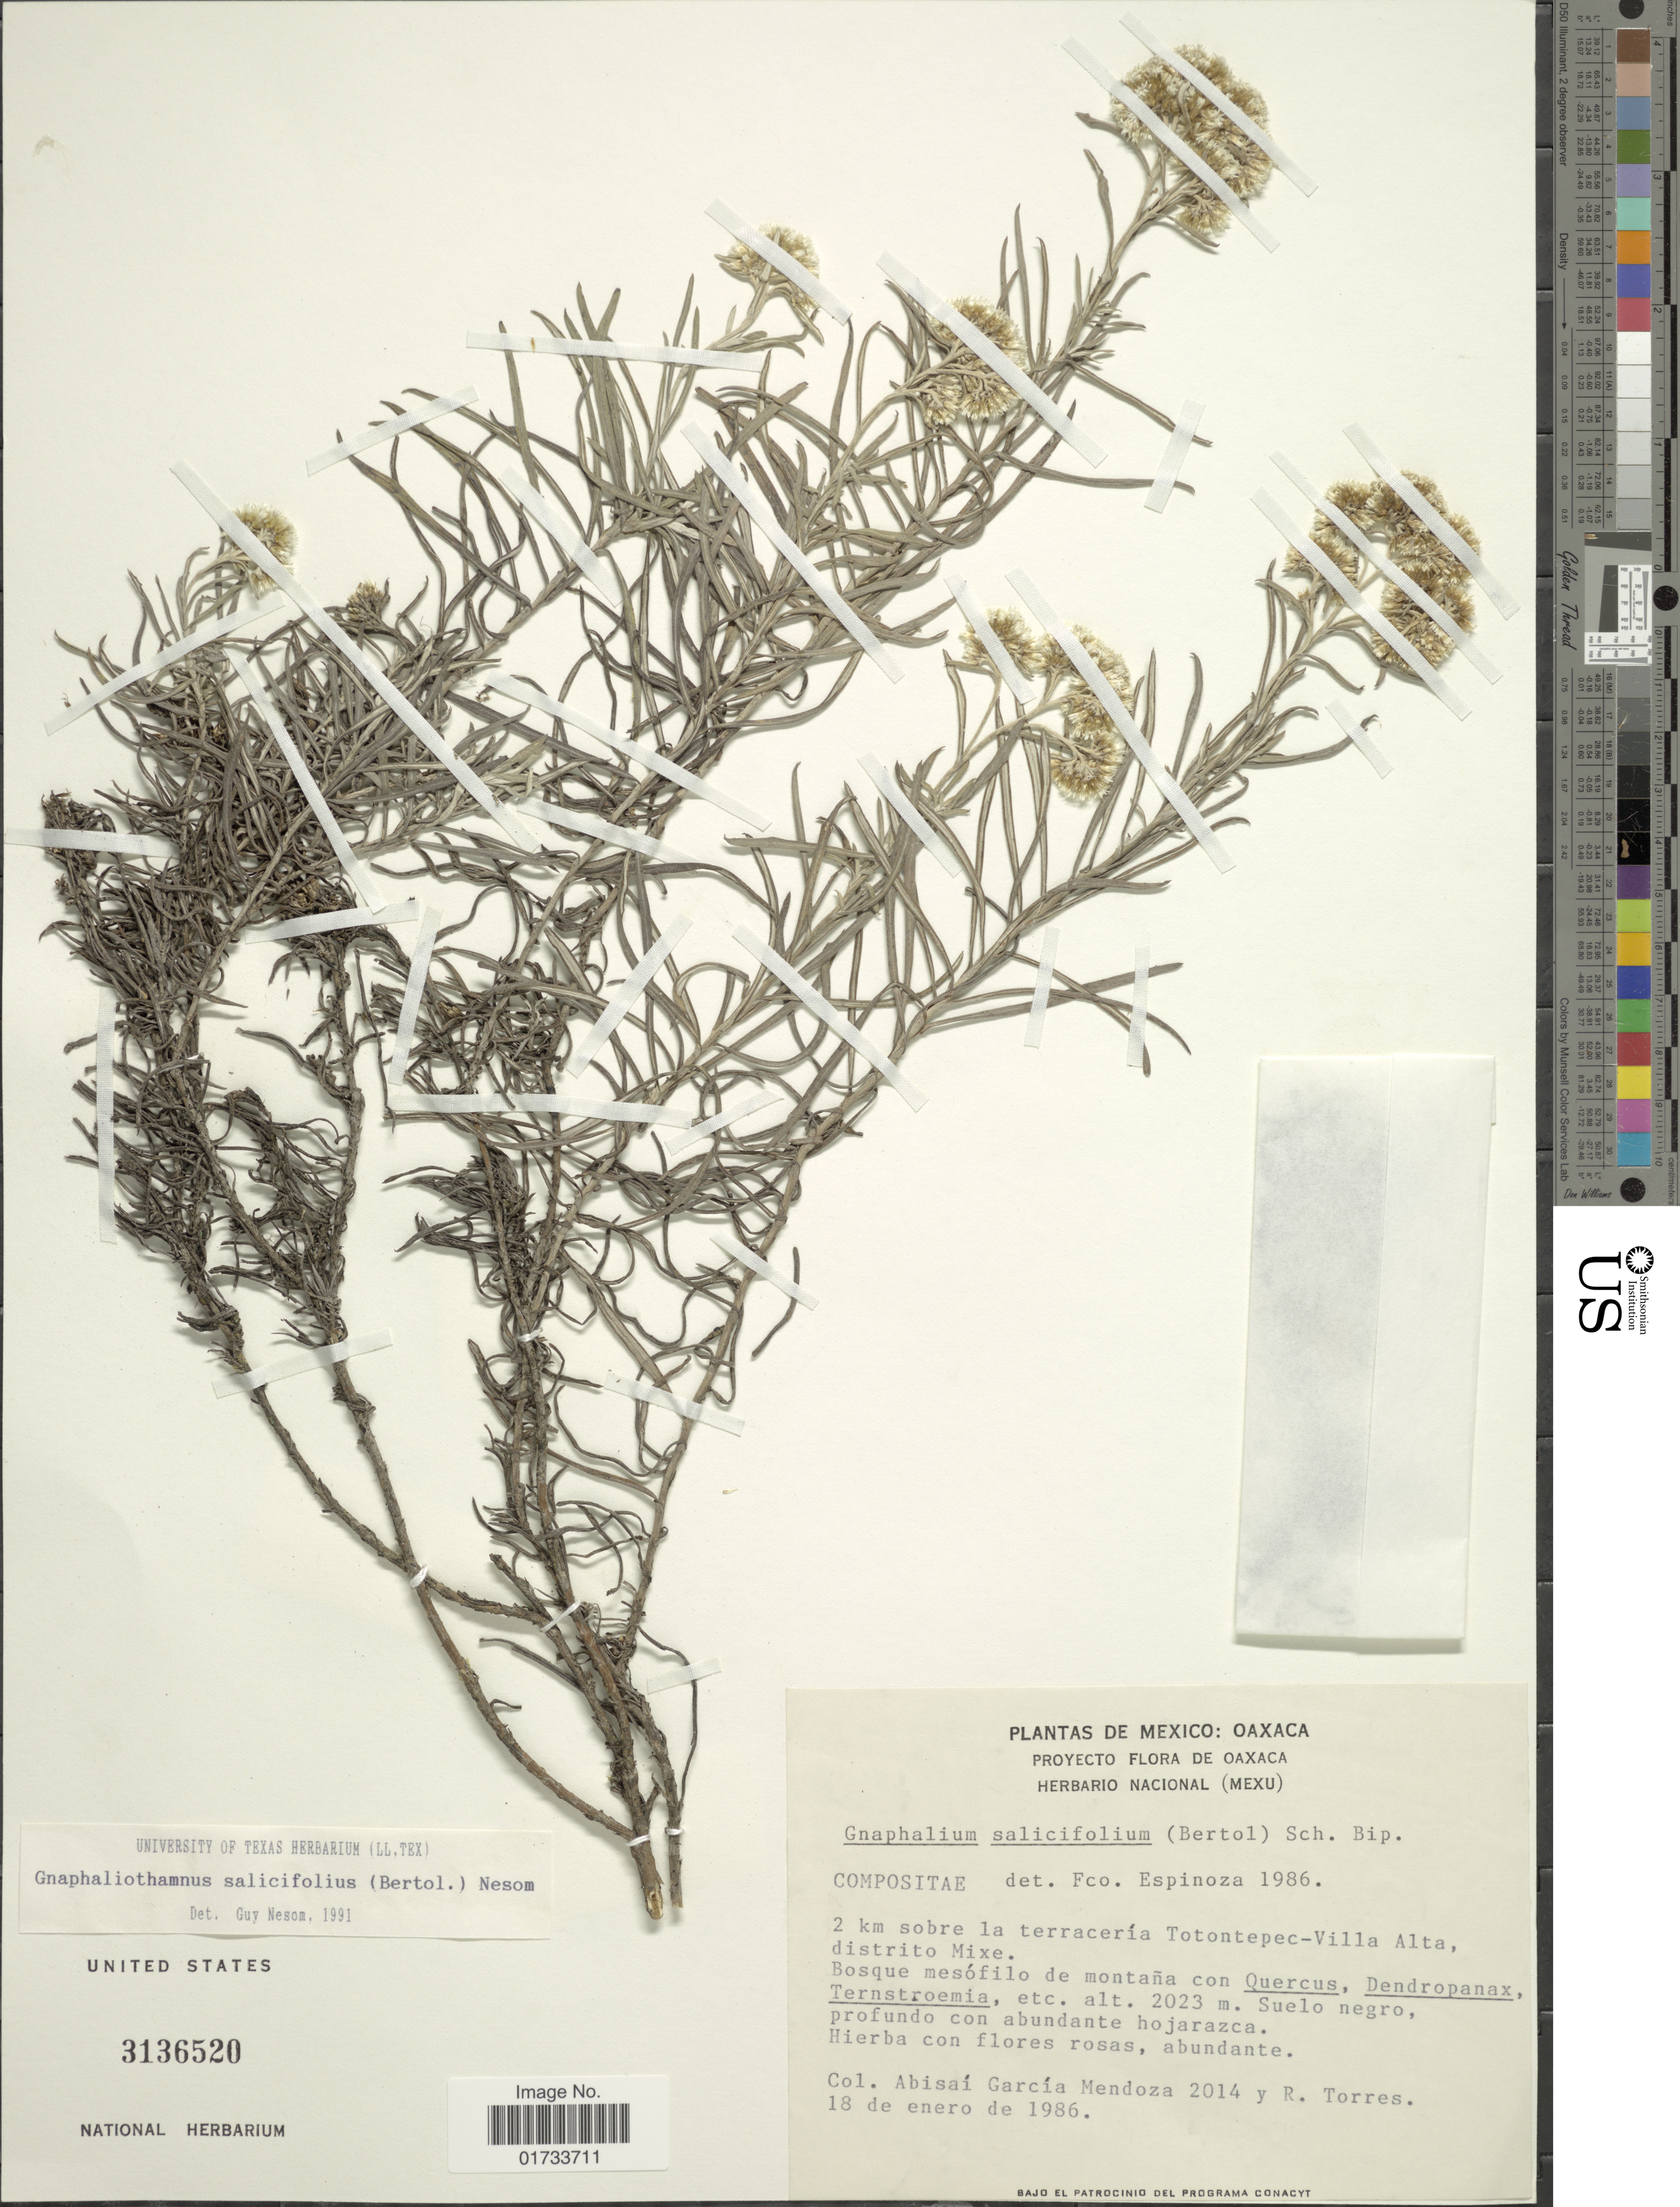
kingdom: Plantae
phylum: Tracheophyta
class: Magnoliopsida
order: Asterales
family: Asteraceae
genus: Chionolaena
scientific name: Chionolaena salicifolia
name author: (Bertol.) G.L. Nesom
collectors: A. García-Mendoza & R. Torres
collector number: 2014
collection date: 1986-01-18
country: Mexico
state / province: Oaxaca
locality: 2 km sobre la terracería Totontepec-Villa Alta, distrito Mixe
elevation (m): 2023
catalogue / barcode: US 3136520